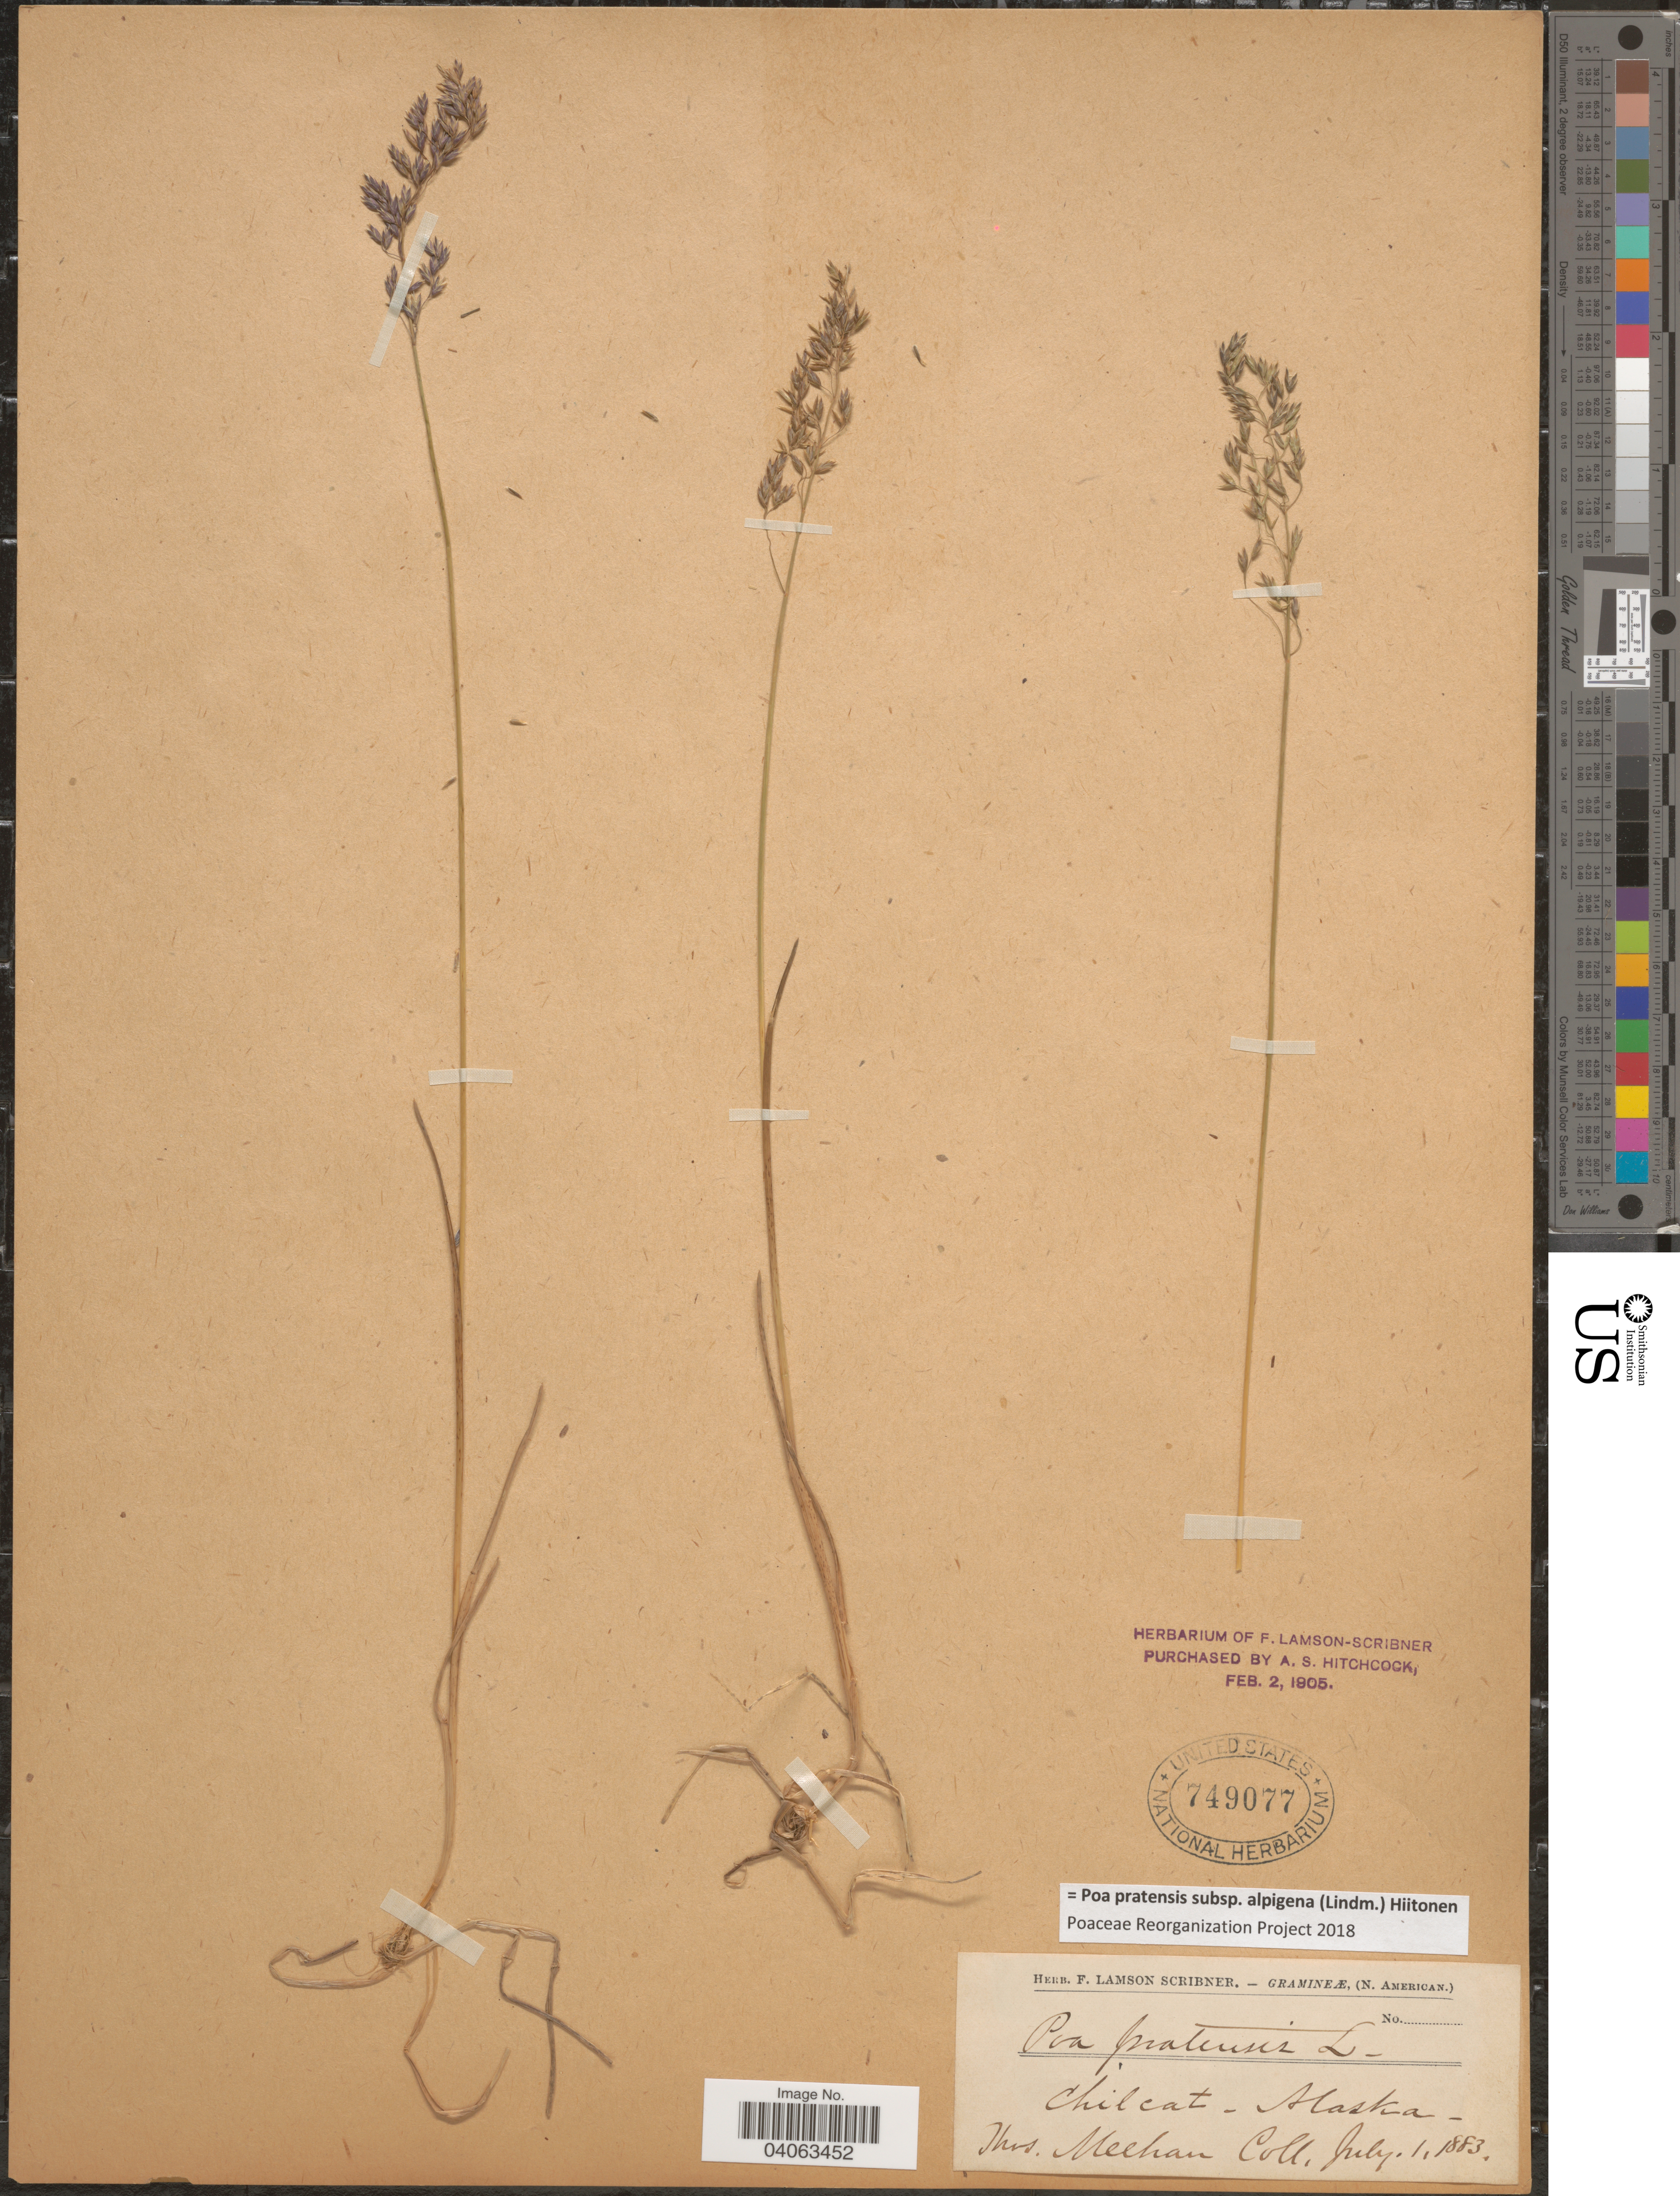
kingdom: Plantae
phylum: Tracheophyta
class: Liliopsida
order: Poales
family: Poaceae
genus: Poa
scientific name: Poa pratensis subsp. alpigena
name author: (Lindm.) Hiitonen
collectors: T. Meehan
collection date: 1883-07-01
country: United States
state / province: Alaska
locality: Chilcat.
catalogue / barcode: US 749077